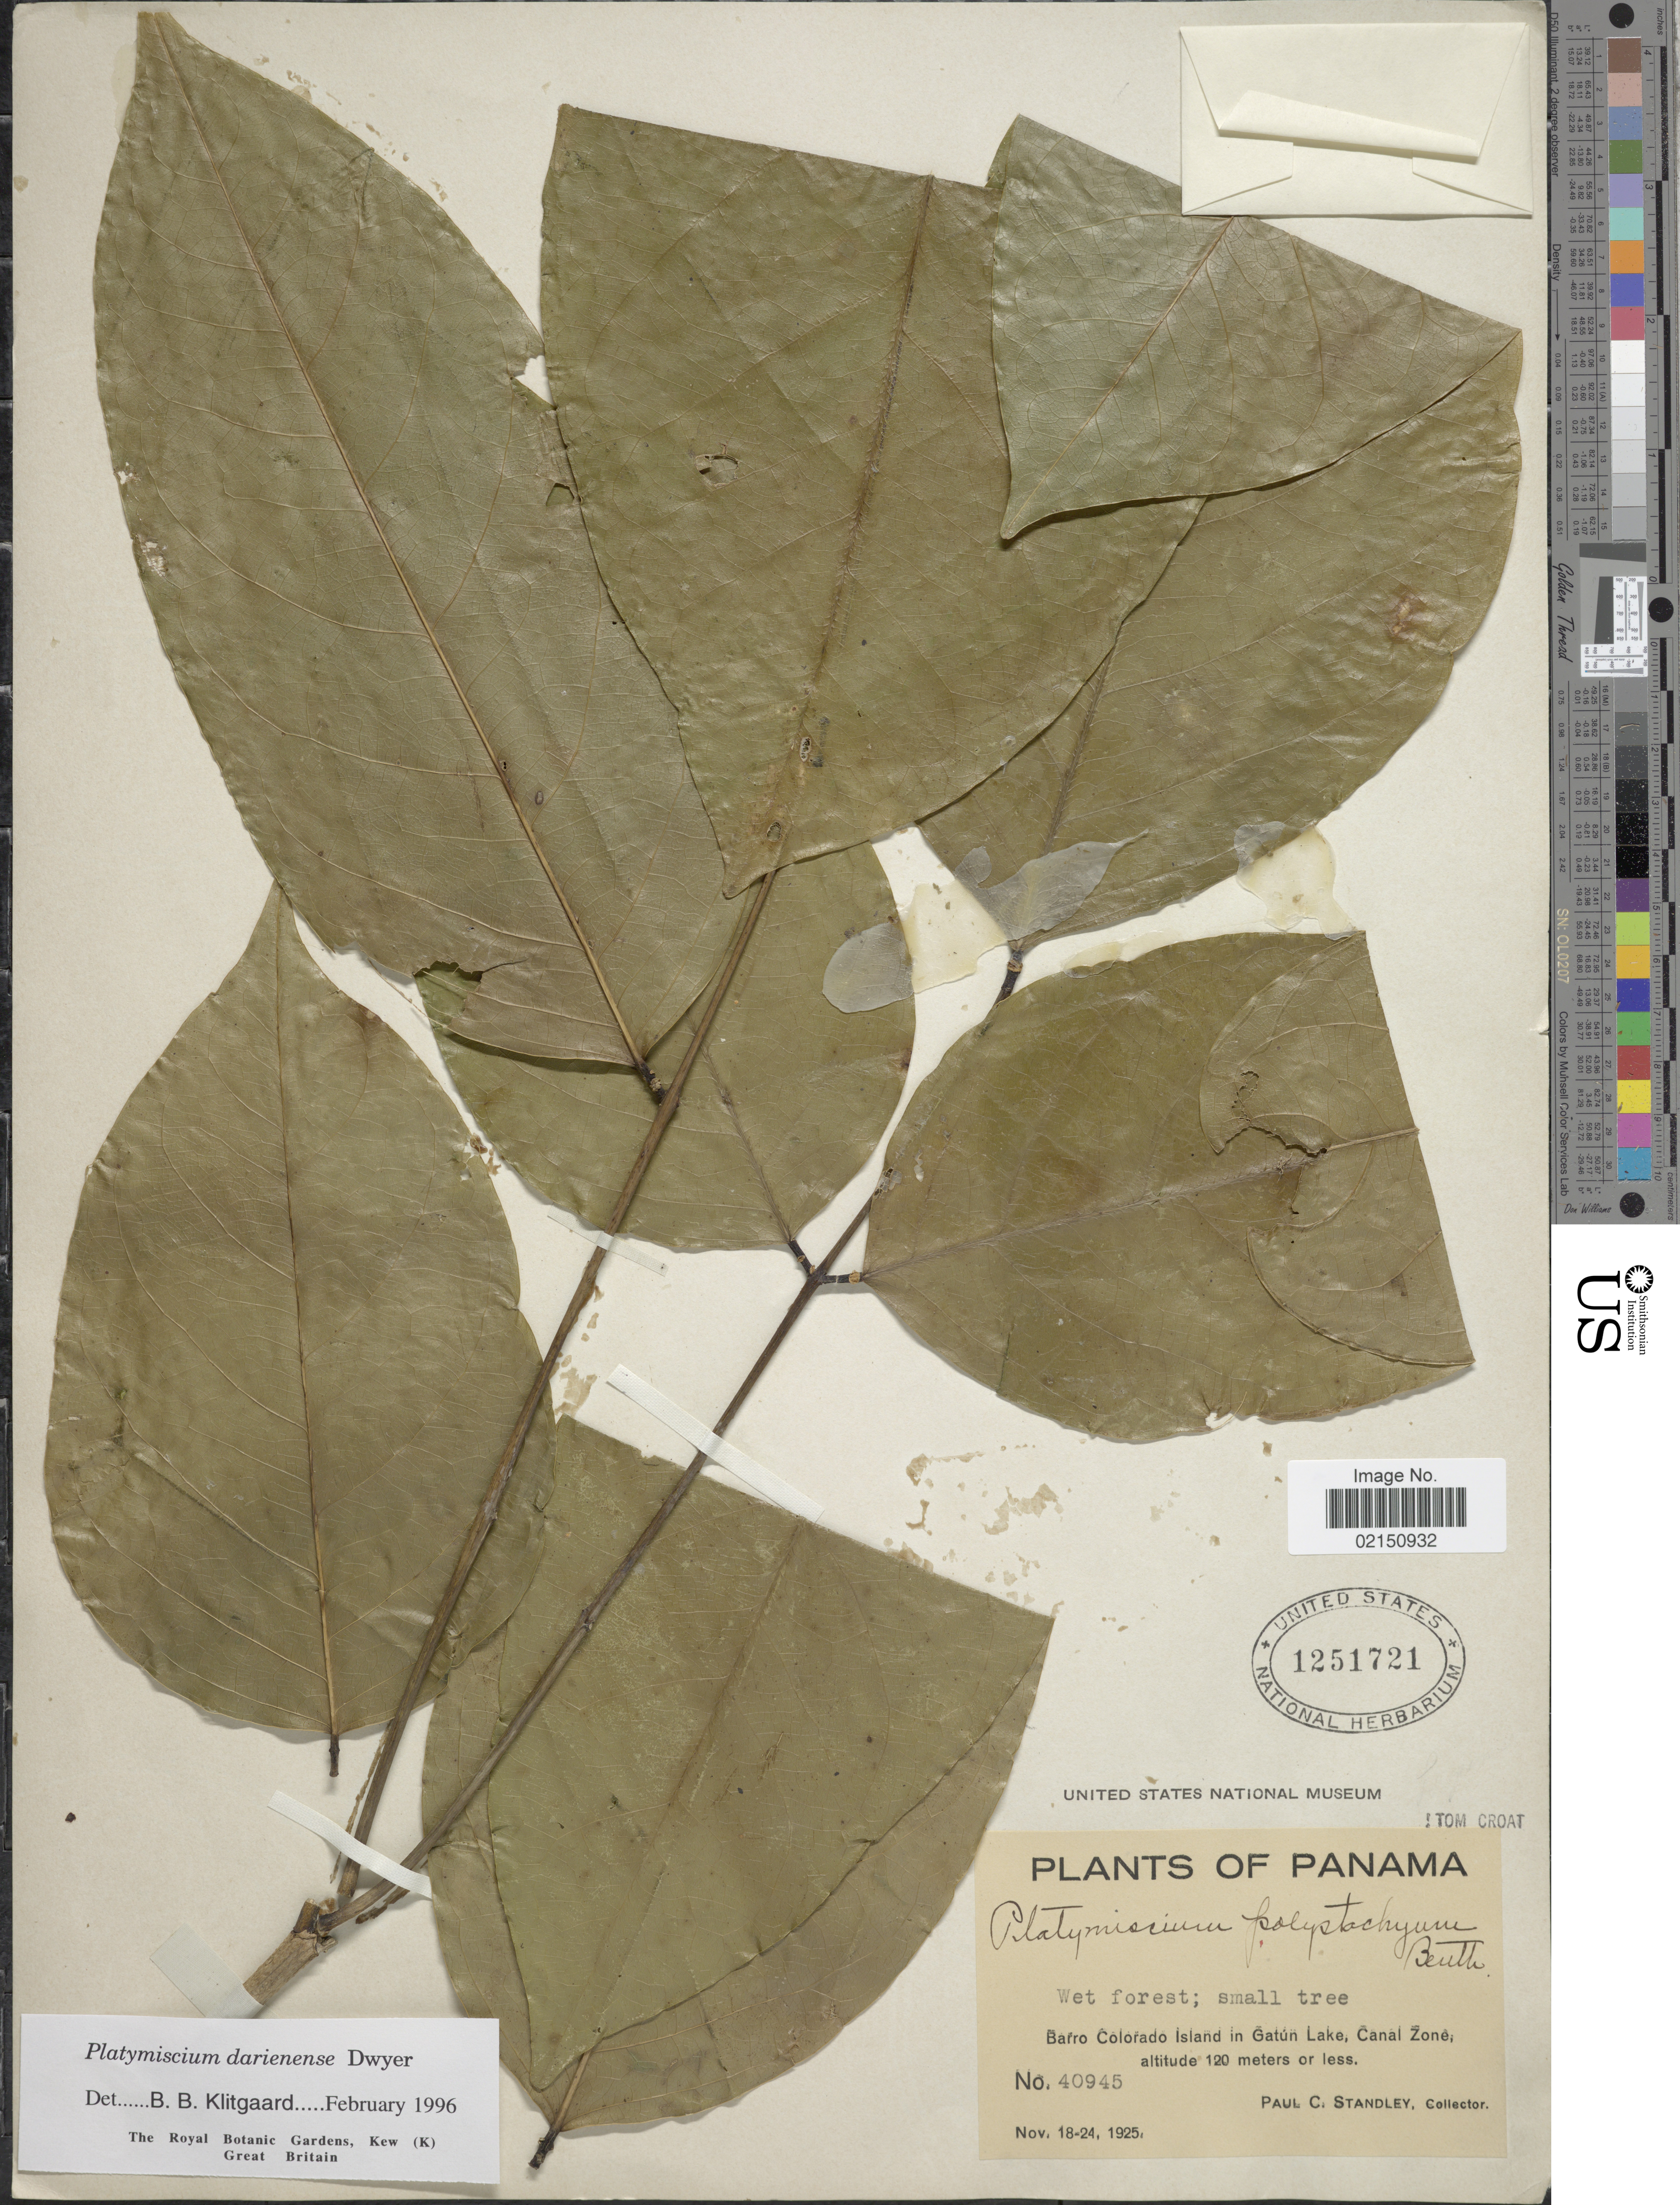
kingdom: Plantae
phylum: Tracheophyta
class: Magnoliopsida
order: Fabales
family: Fabaceae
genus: Platymiscium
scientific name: Platymiscium darienense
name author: Dwyer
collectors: P. C. Standley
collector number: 40945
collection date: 1925-11-18/1925-11-24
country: Panama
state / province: Panamá Oeste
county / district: Canal Zone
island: Barro Colorado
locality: Wet forest, Barro Colorado Island in Gatu Lake, Canal Zone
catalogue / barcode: US 1251721